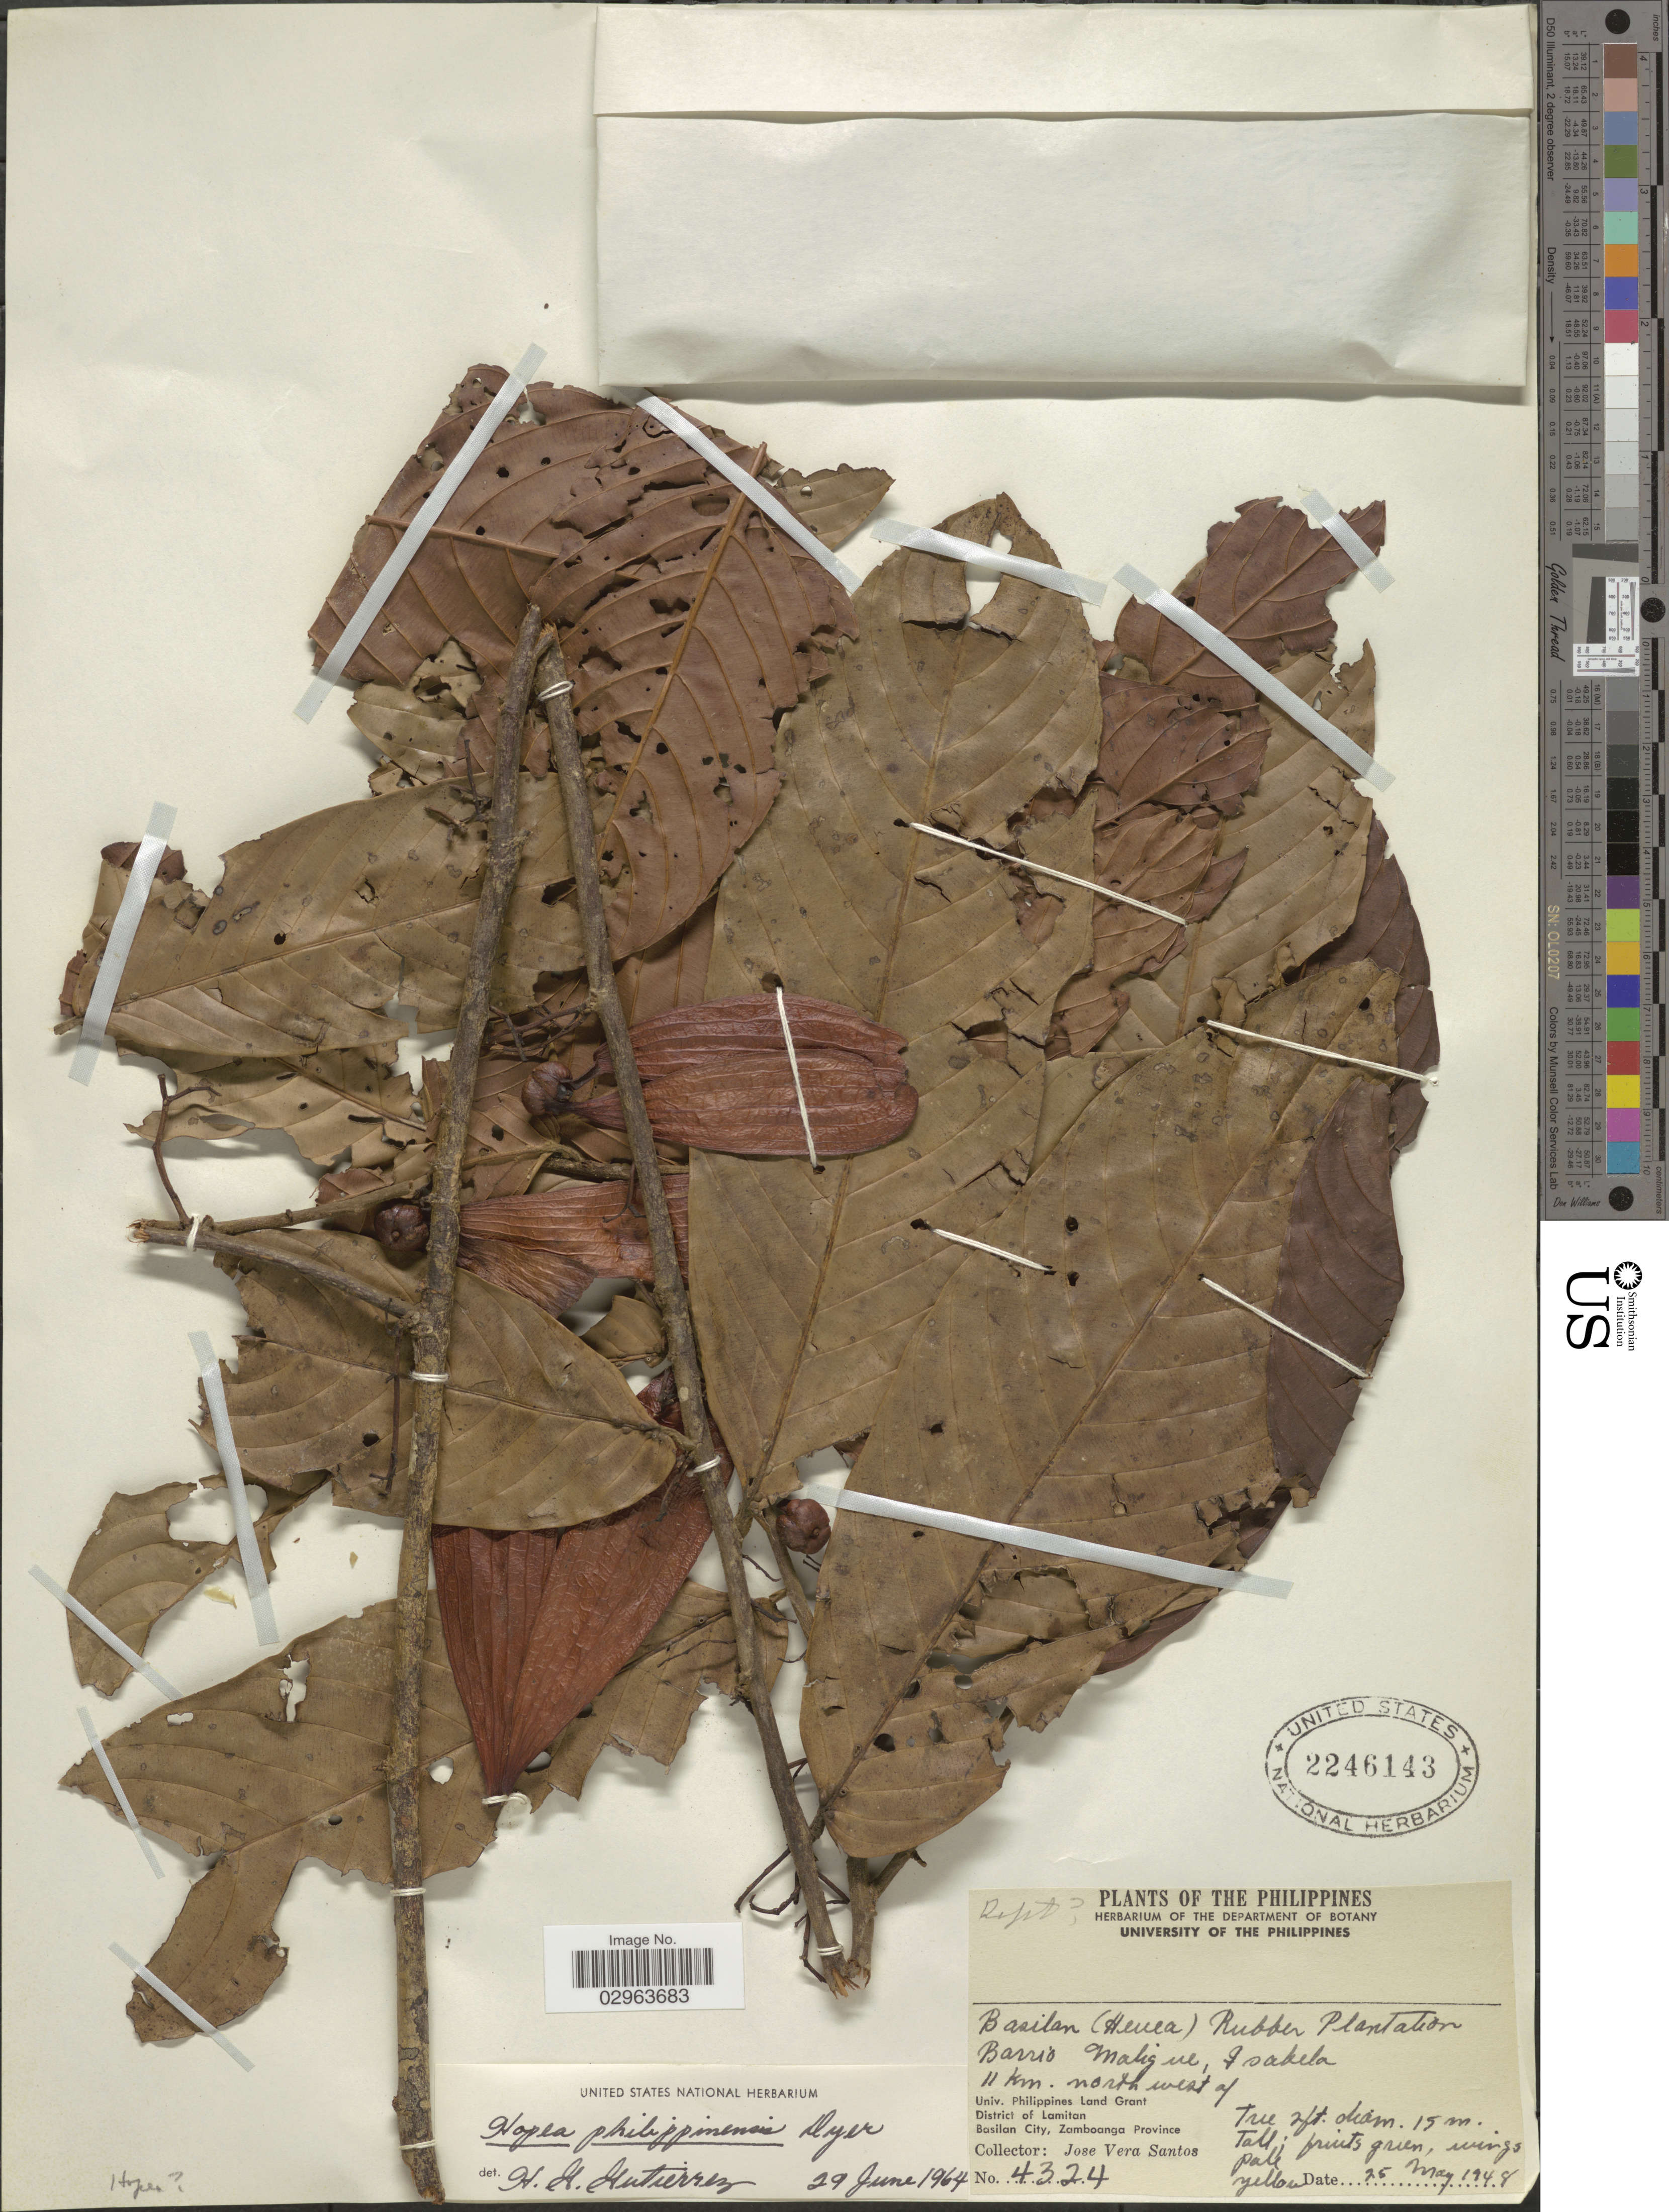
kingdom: Plantae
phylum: Tracheophyta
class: Magnoliopsida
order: Malvales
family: Dipterocarpaceae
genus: Hopea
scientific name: Hopea philippinensis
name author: Dyer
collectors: J. Santos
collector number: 4324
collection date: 1948-05-25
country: Philippines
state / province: Muslim Mindanao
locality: Barrio Maligue, Isabela. 11 km. north west of Univ. Philippines Land Grant. District of Lamitan. Basilan City, Zamboanga Province.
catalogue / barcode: US 2246143